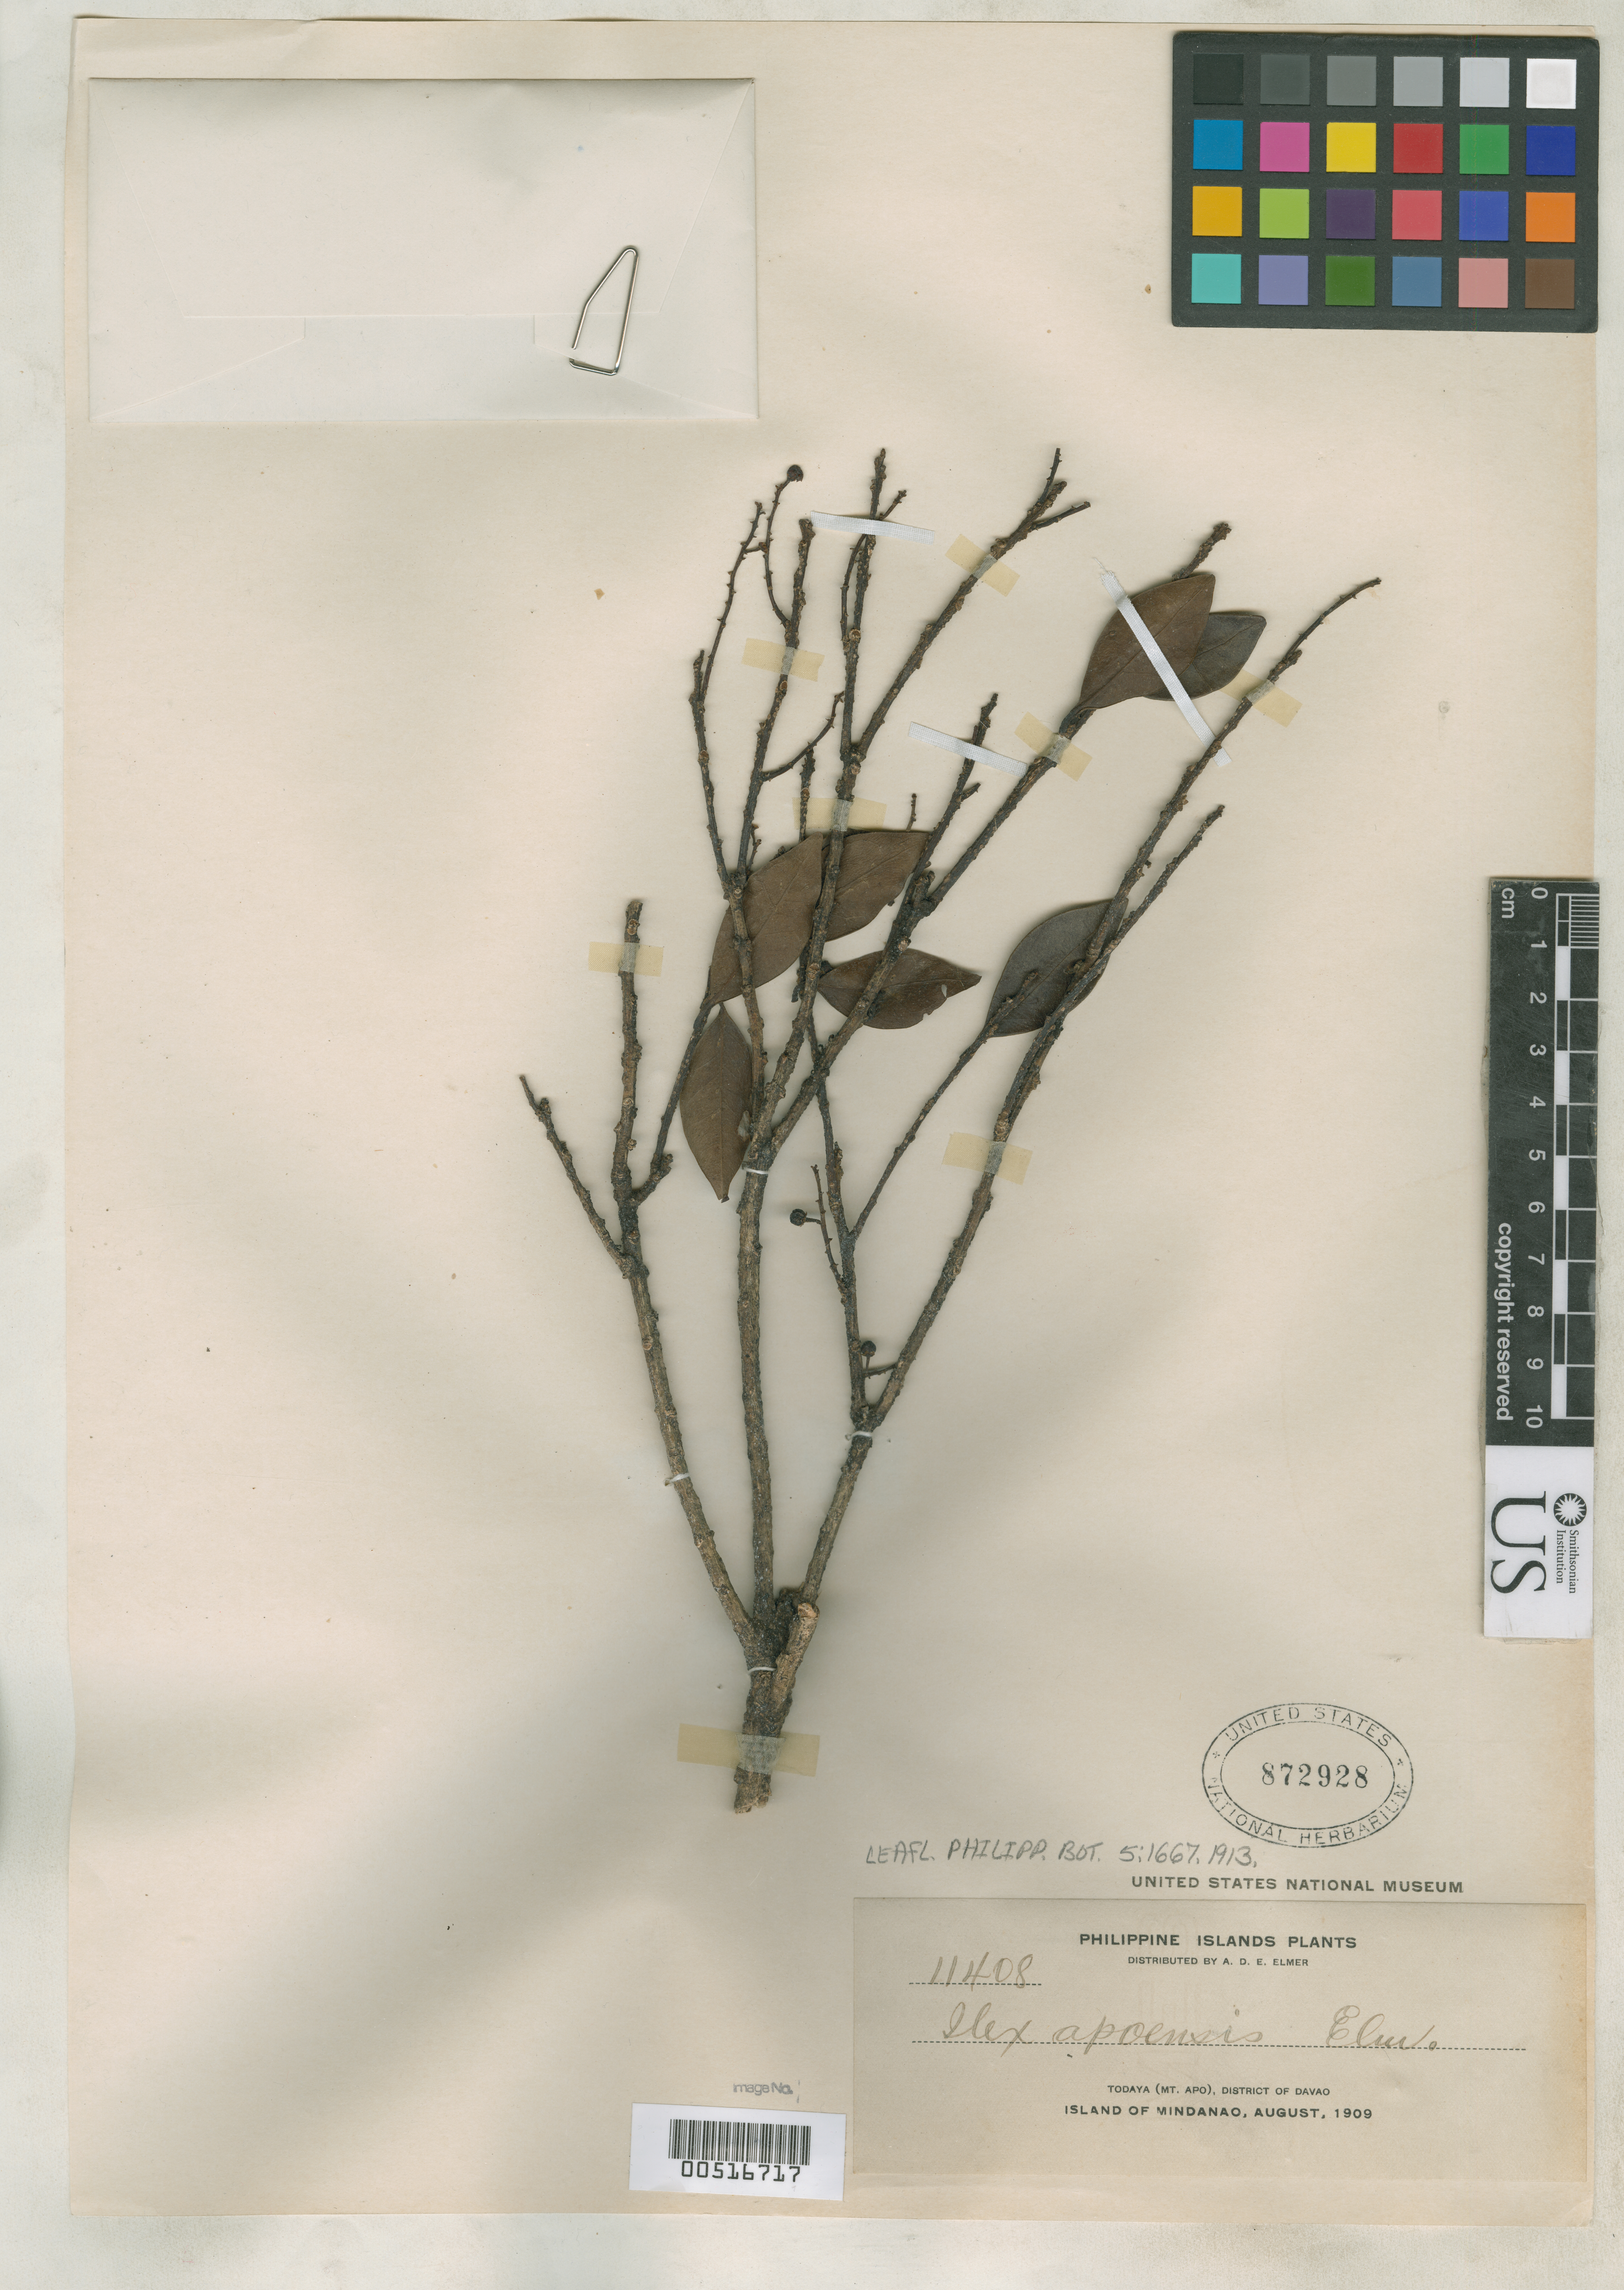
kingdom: Plantae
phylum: Tracheophyta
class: Magnoliopsida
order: Aquifoliales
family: Aquifoliaceae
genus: Ilex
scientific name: Ilex apoensis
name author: Elmer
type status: Isosyntype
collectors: A. D. E. Elmer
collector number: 11408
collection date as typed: Aug 1909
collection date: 1909-08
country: Philippines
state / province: Davao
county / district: Davao del Sur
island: Mindanao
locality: Todaya (Mt. Apo), District of Davao, Island of Mindanao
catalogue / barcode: US 872928